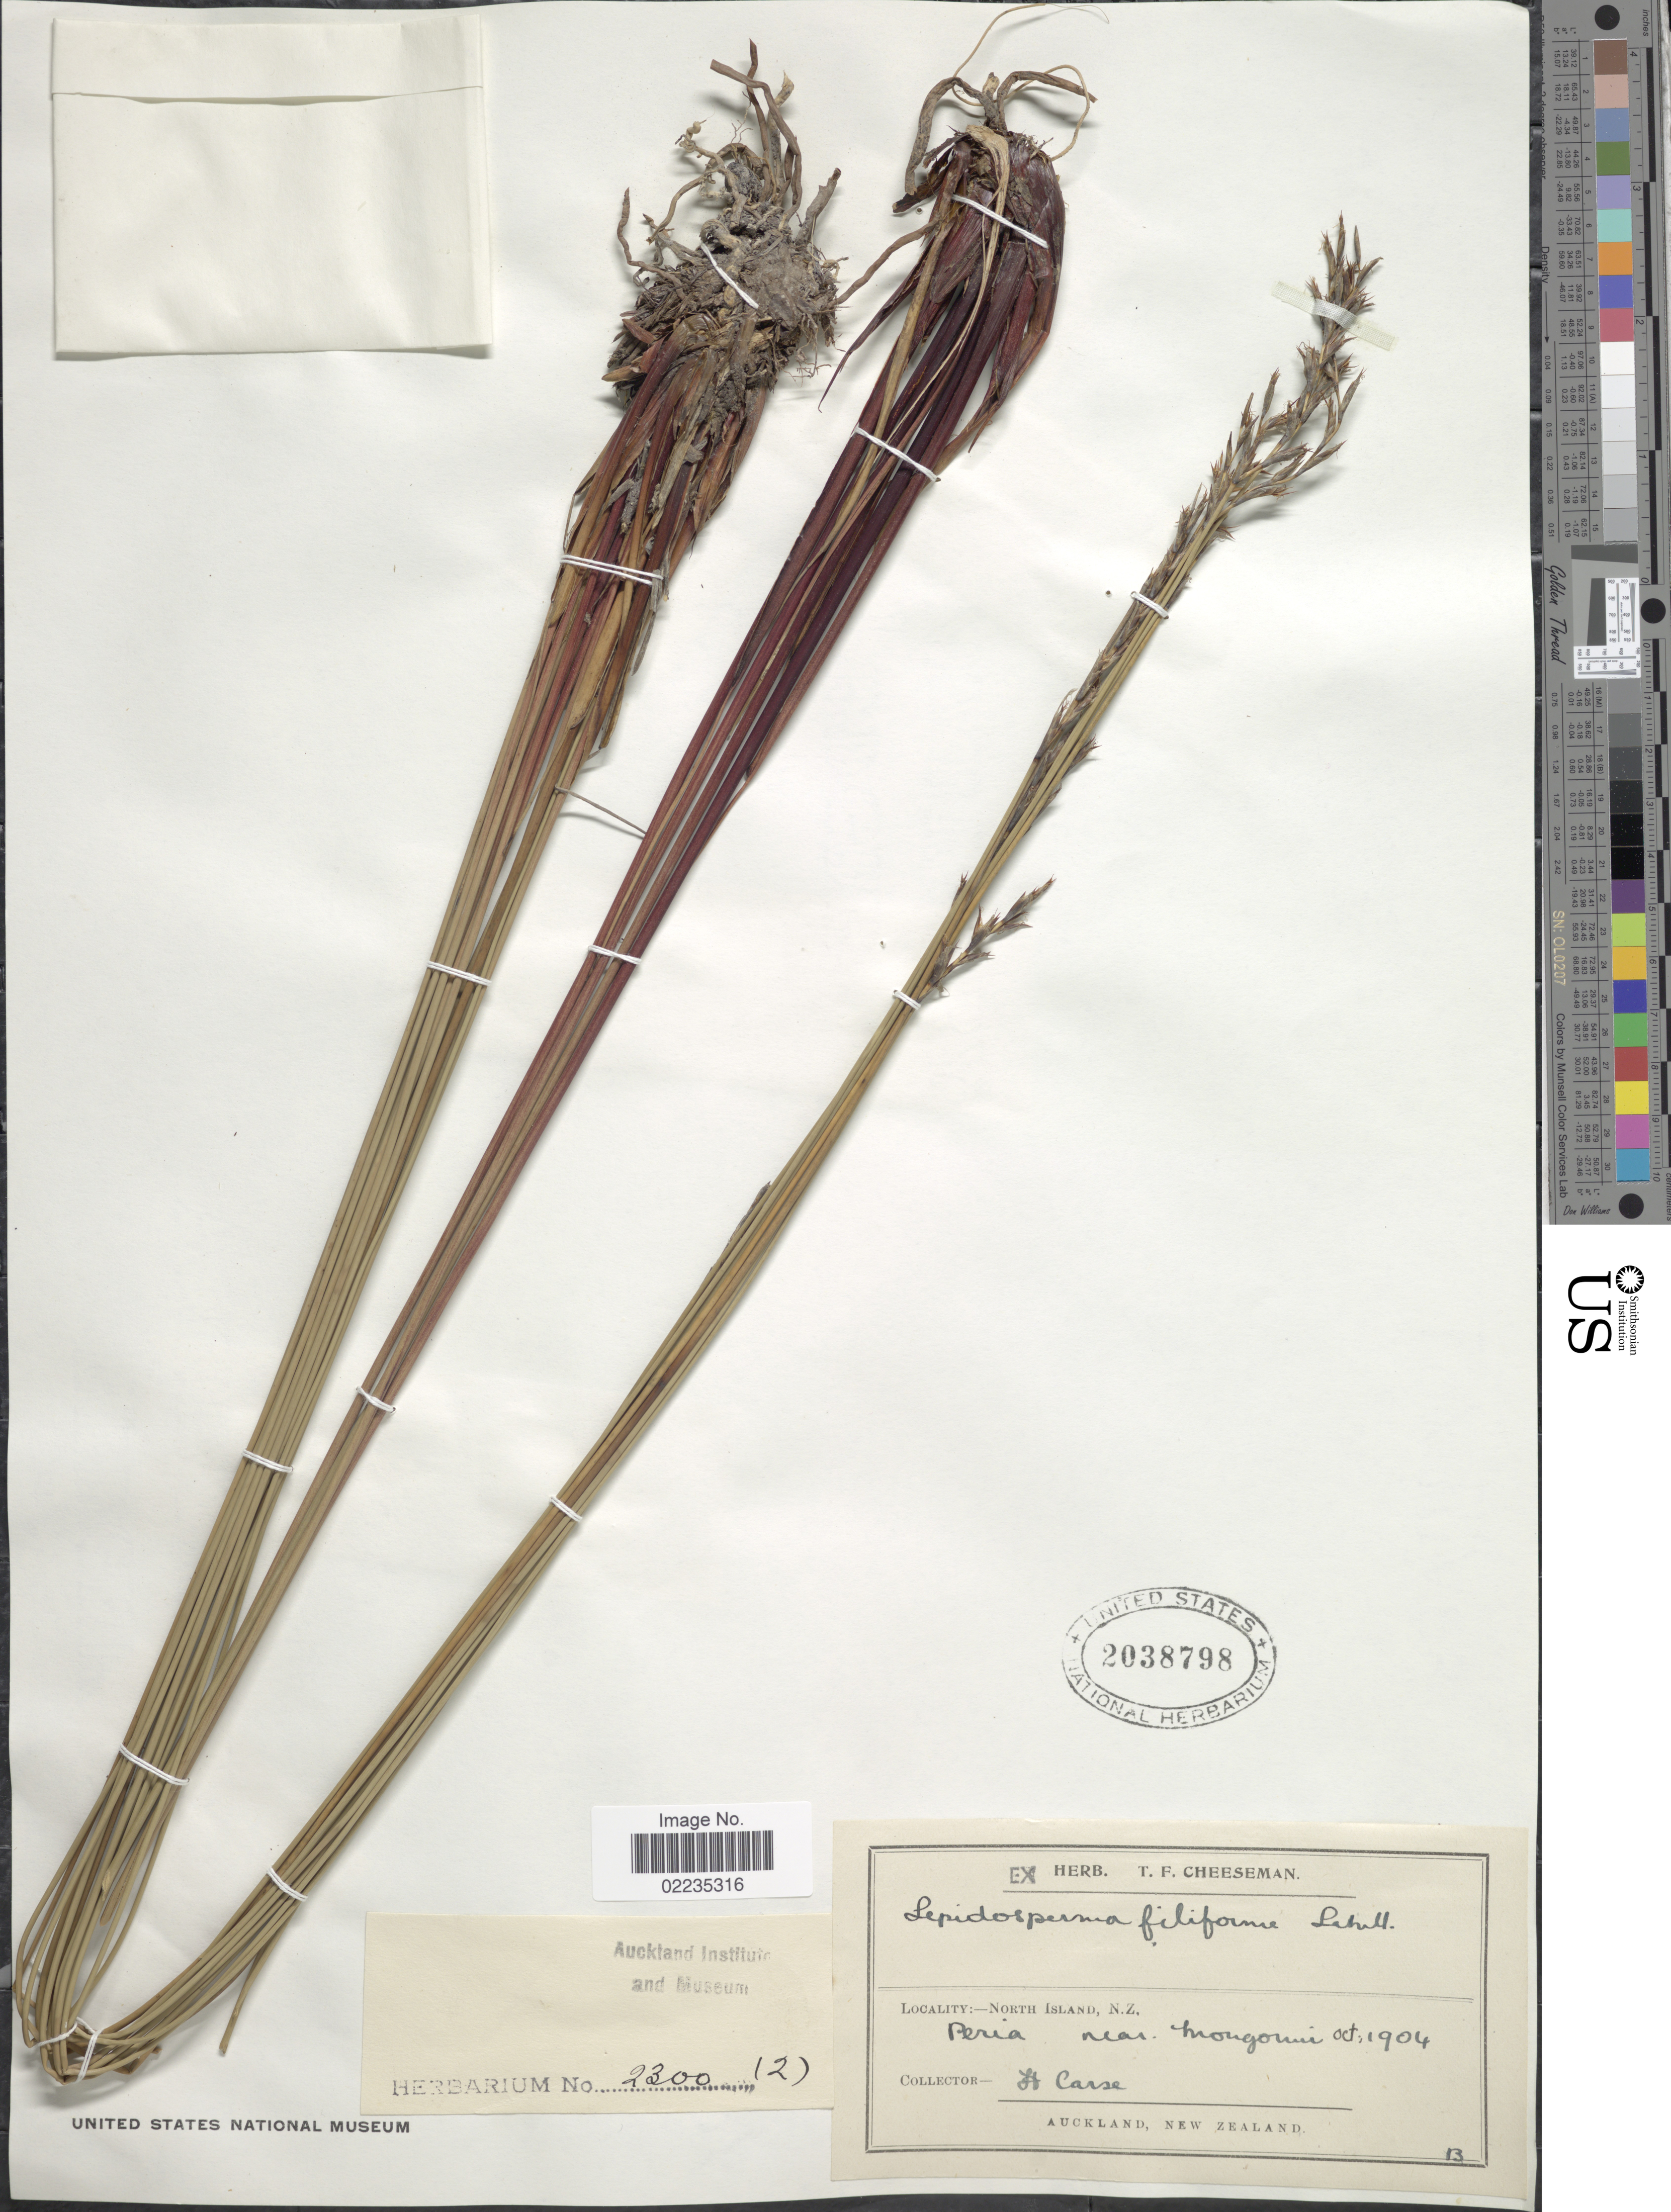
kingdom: Plantae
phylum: Tracheophyta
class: Liliopsida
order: Poales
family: Cyperaceae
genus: Lepidosperma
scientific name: Lepidosperma filiforme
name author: Labill.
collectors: H. Carse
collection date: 1904-10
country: New Zealand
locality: North Island, N.Z., Peria near Mongonui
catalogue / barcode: US 2038797